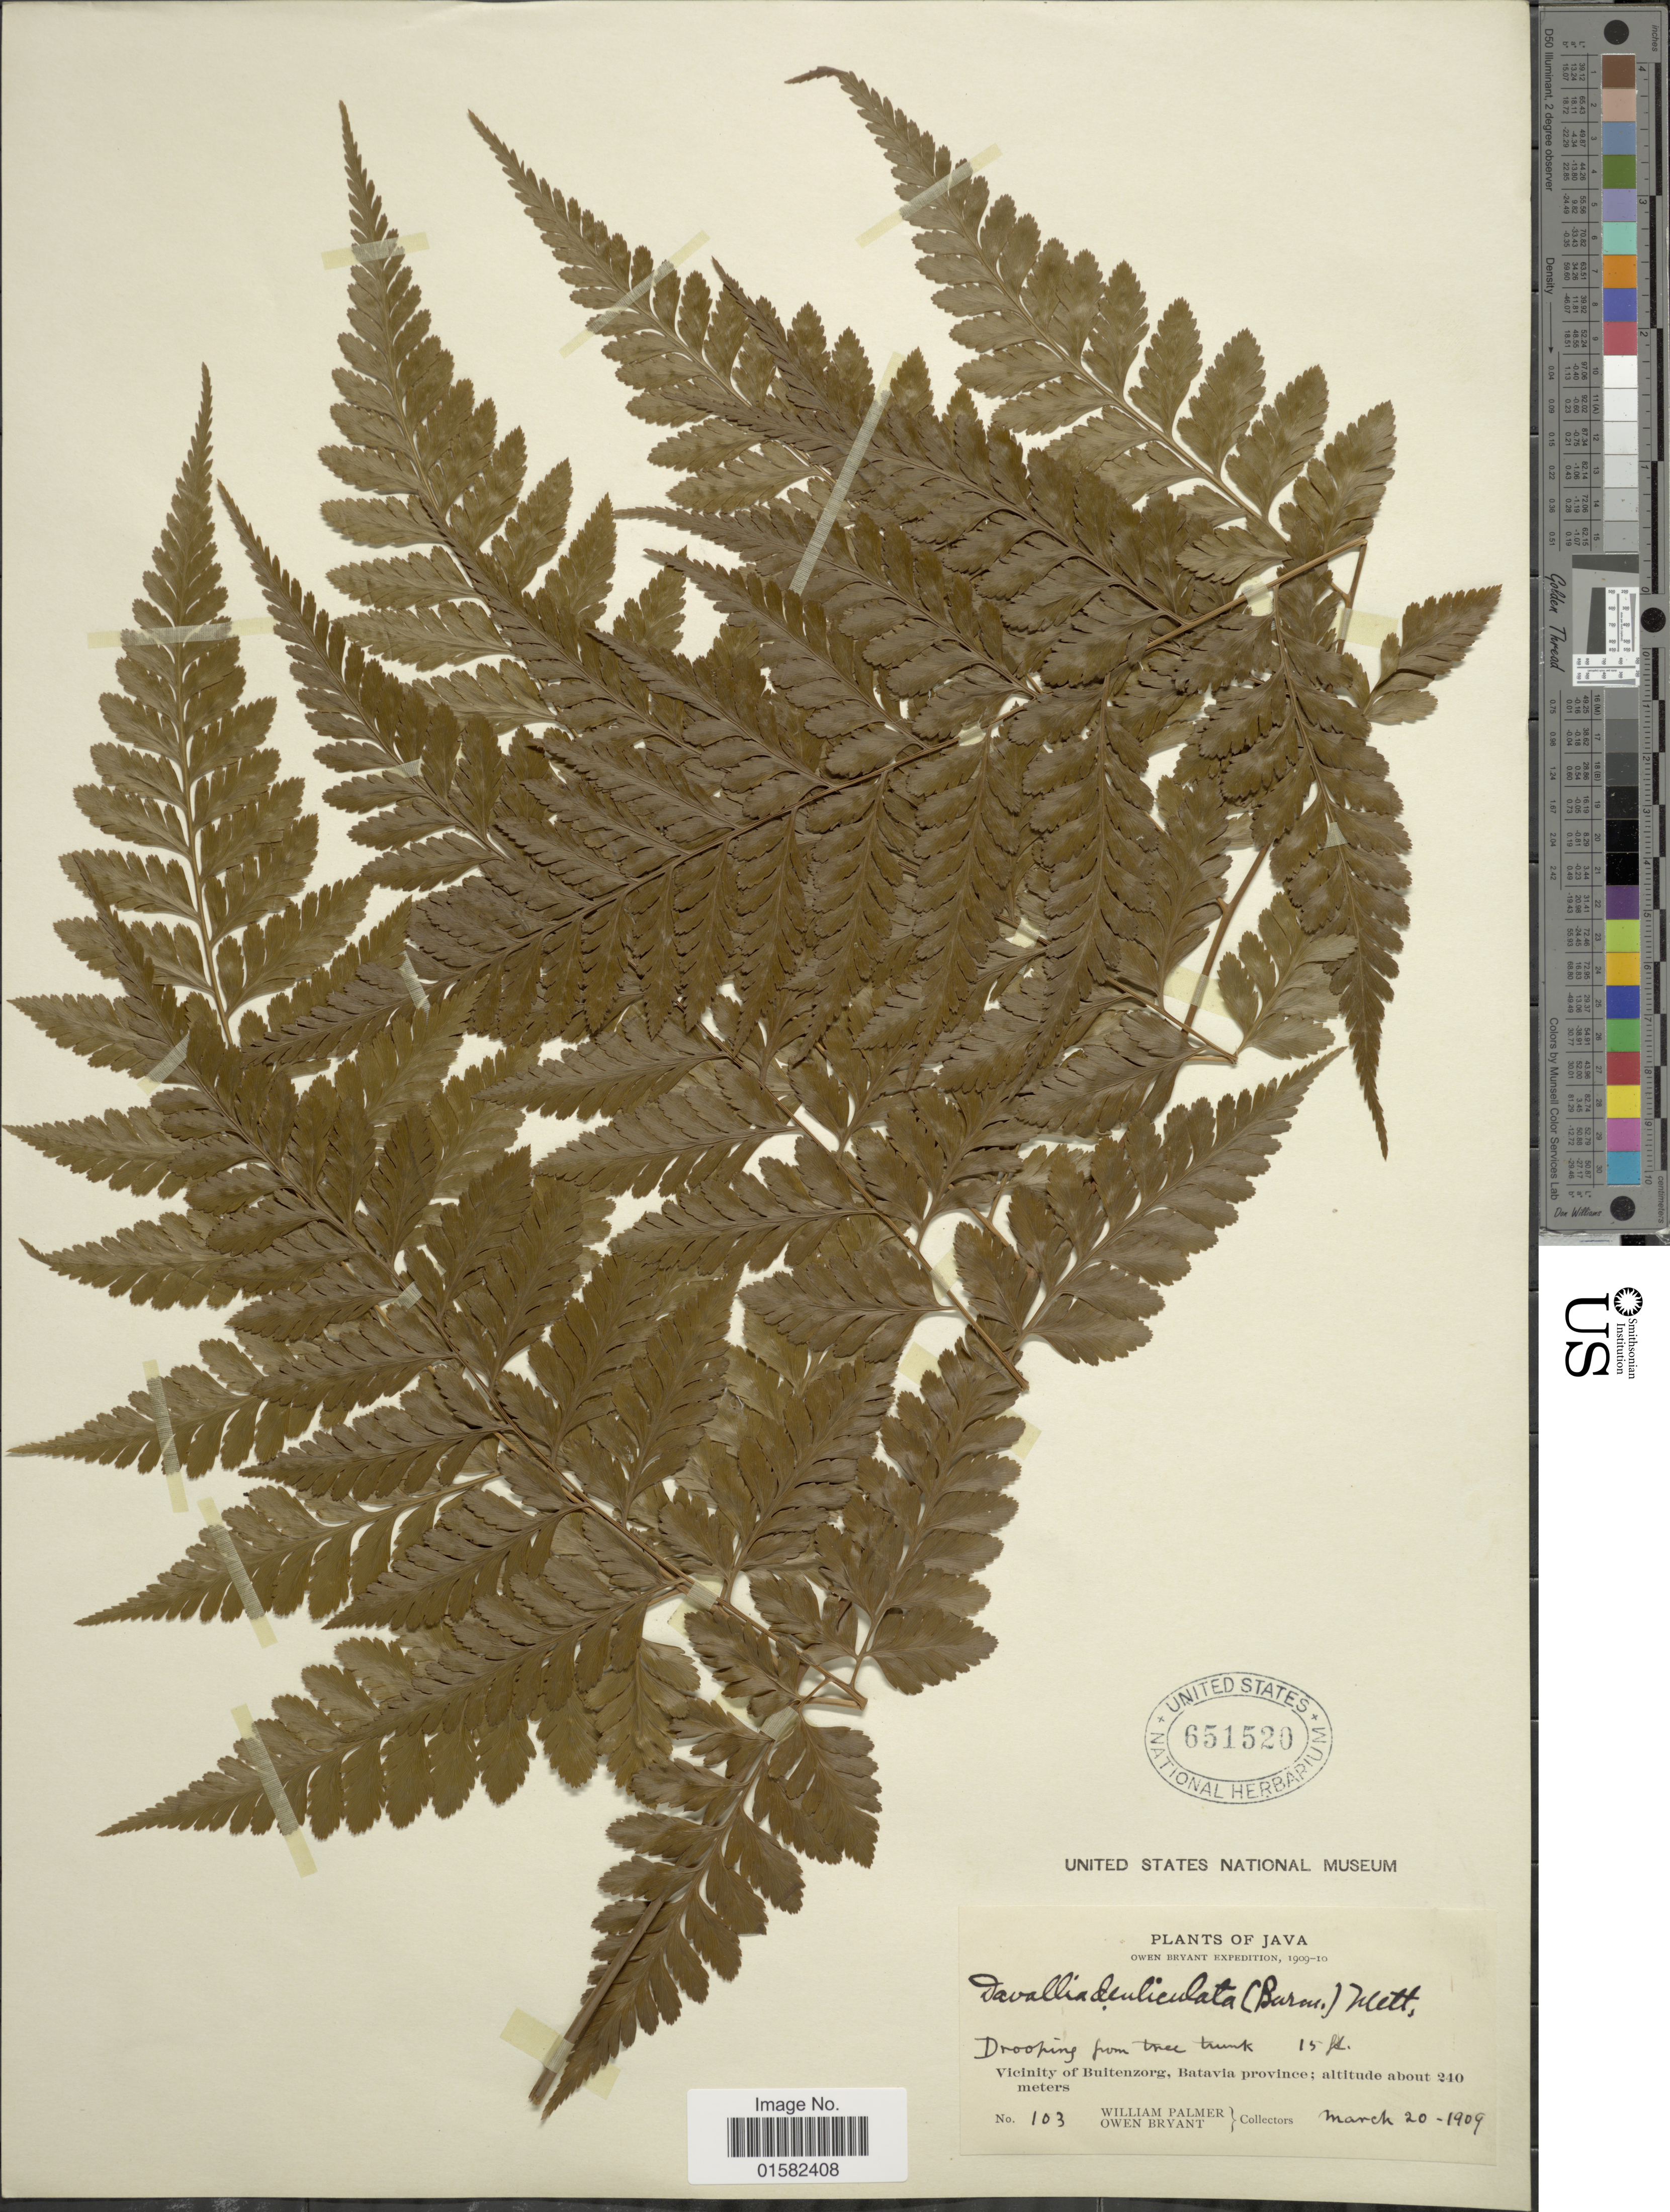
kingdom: Plantae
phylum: Tracheophyta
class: Polypodiopsida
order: Polypodiales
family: Davalliaceae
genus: Wibelia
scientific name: Wibelia denticulata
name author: (Burm. f.) M. Kato & Tsutsumi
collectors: W. Palmer & O. Bryant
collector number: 103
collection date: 1909-03-20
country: Indonesia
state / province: Java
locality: Vicinity of Buitenzorg, Batavia province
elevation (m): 240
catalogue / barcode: US 651520